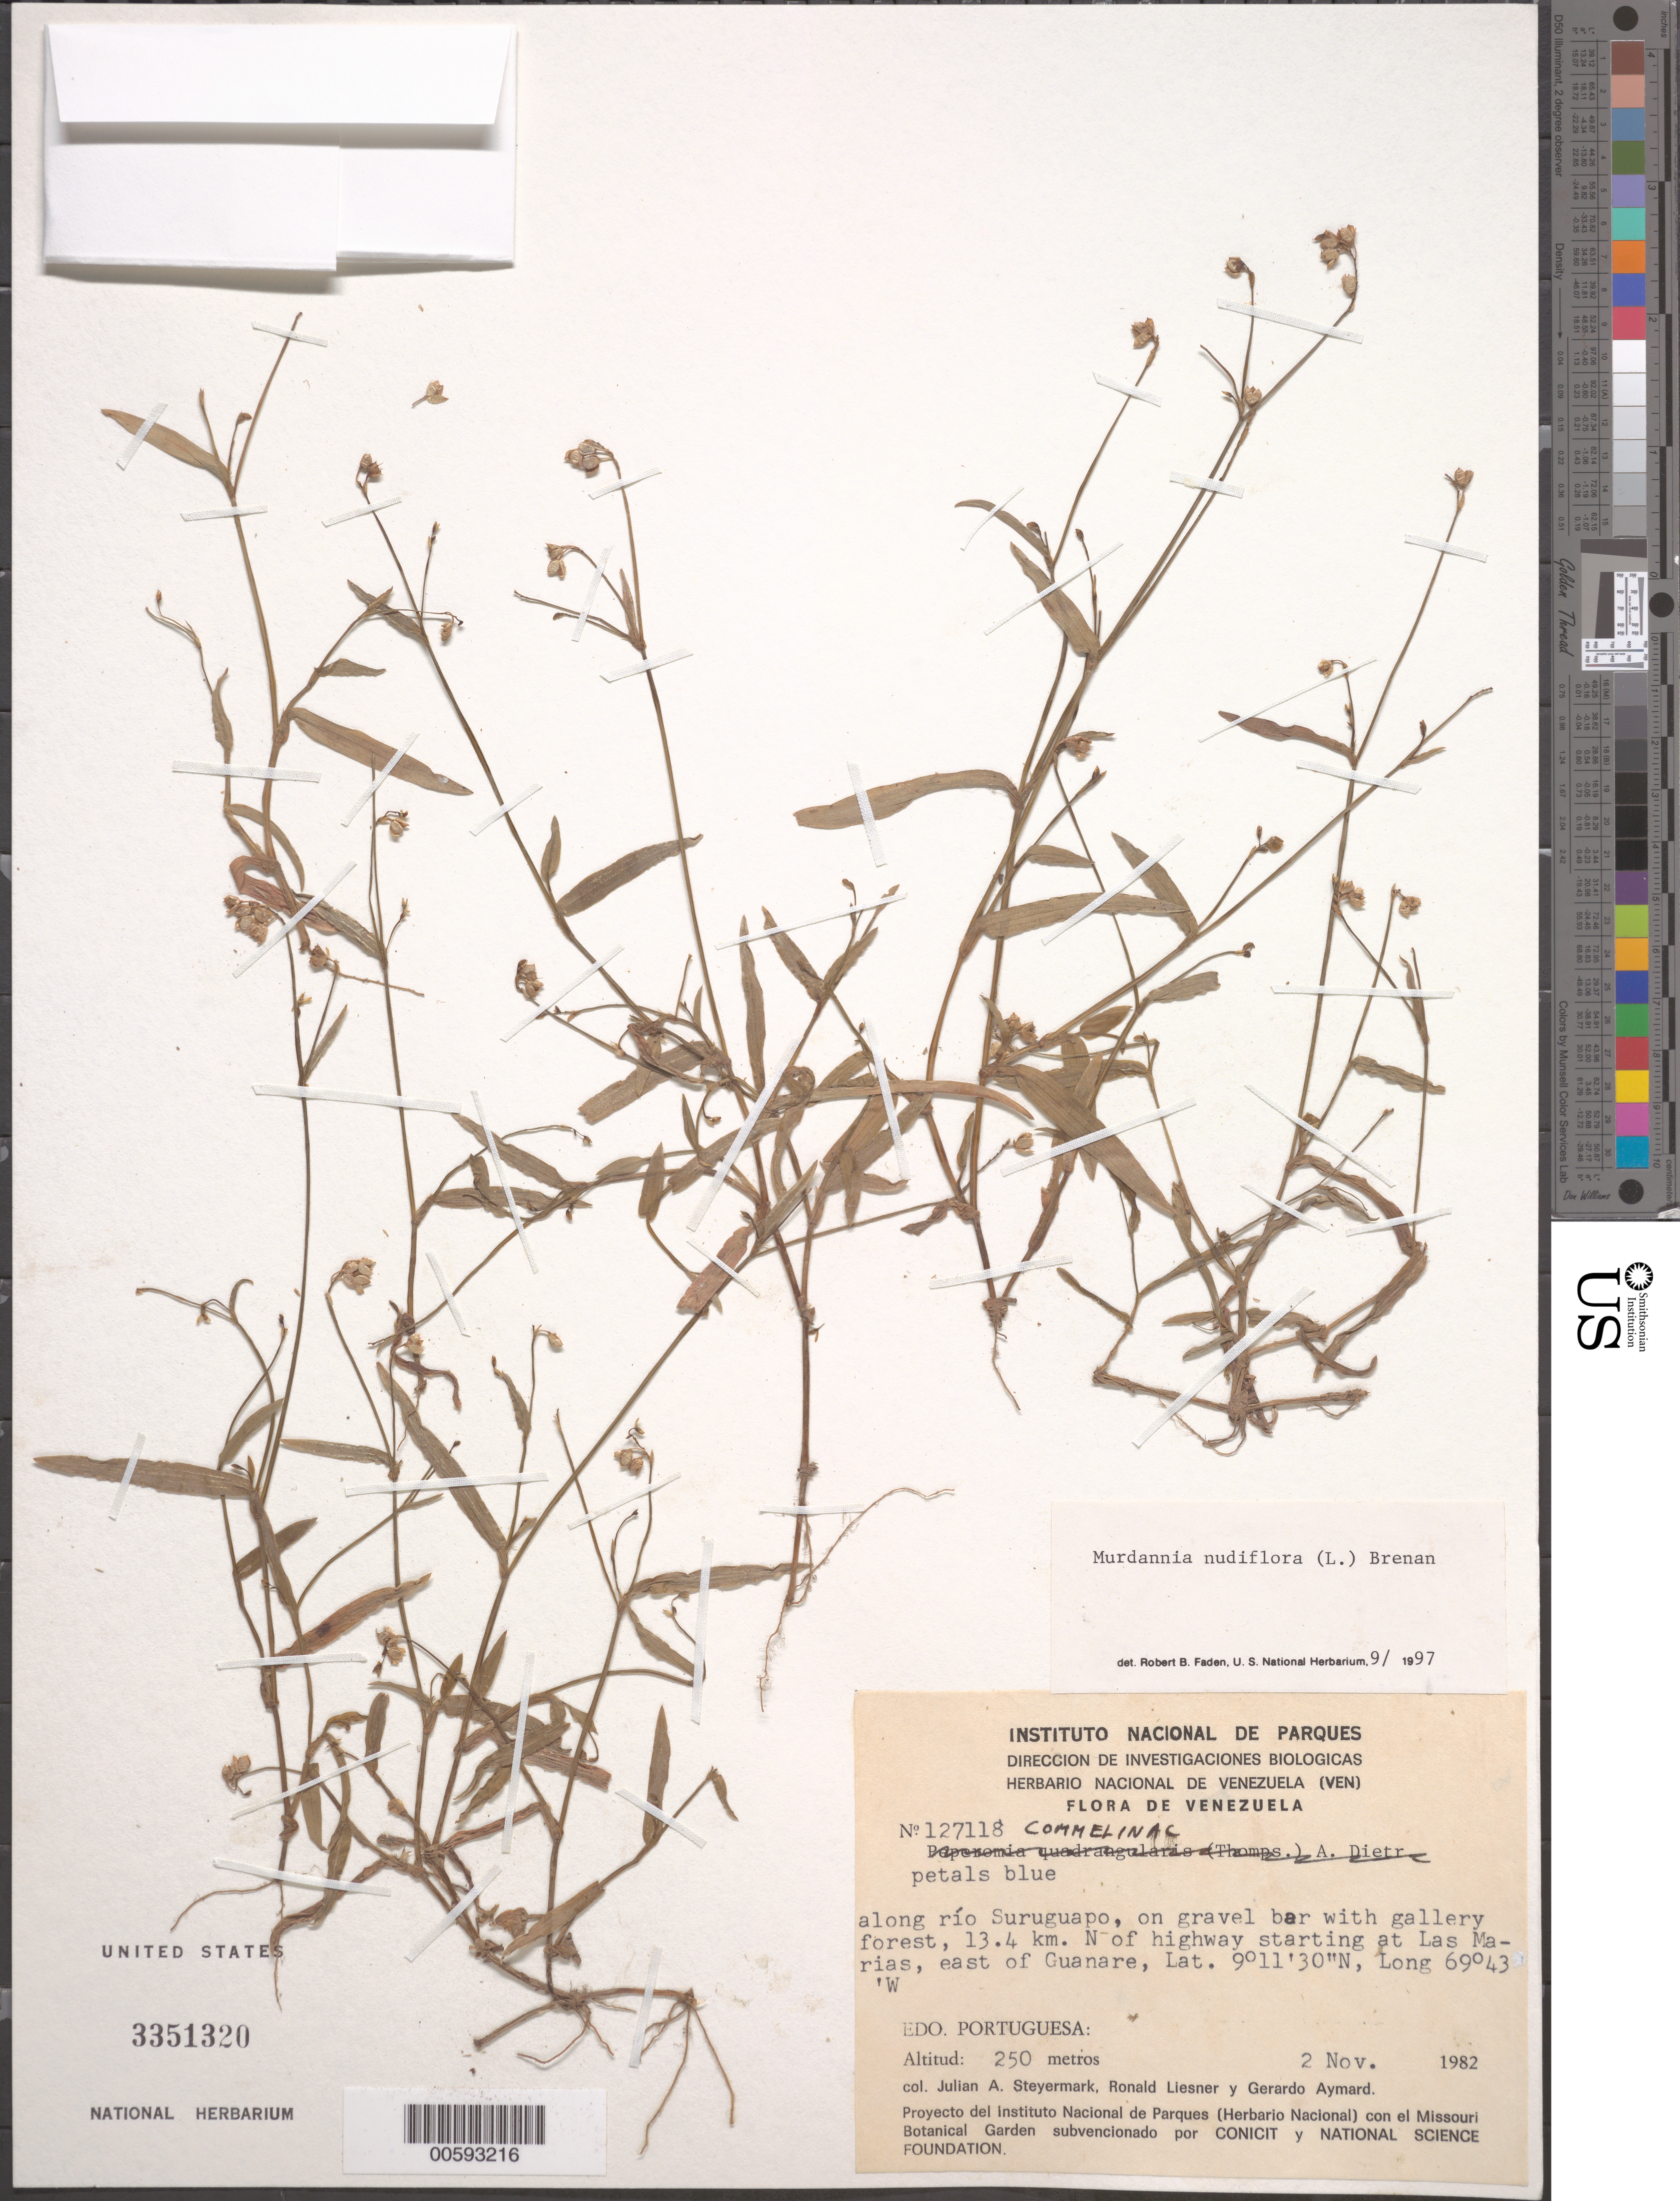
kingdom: Plantae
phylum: Tracheophyta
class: Liliopsida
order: Commelinales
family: Commelinaceae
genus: Murdannia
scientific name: Murdannia nudiflora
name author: (L.) Brenan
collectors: J. Steyermark, R. L. Liesner & G. A. Aymard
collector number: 127118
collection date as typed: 02 Nov 1982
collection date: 1982-11-02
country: Venezuela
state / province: Portuguesa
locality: Along rio suruguapo, las marias, e of guanare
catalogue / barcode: US 3351320